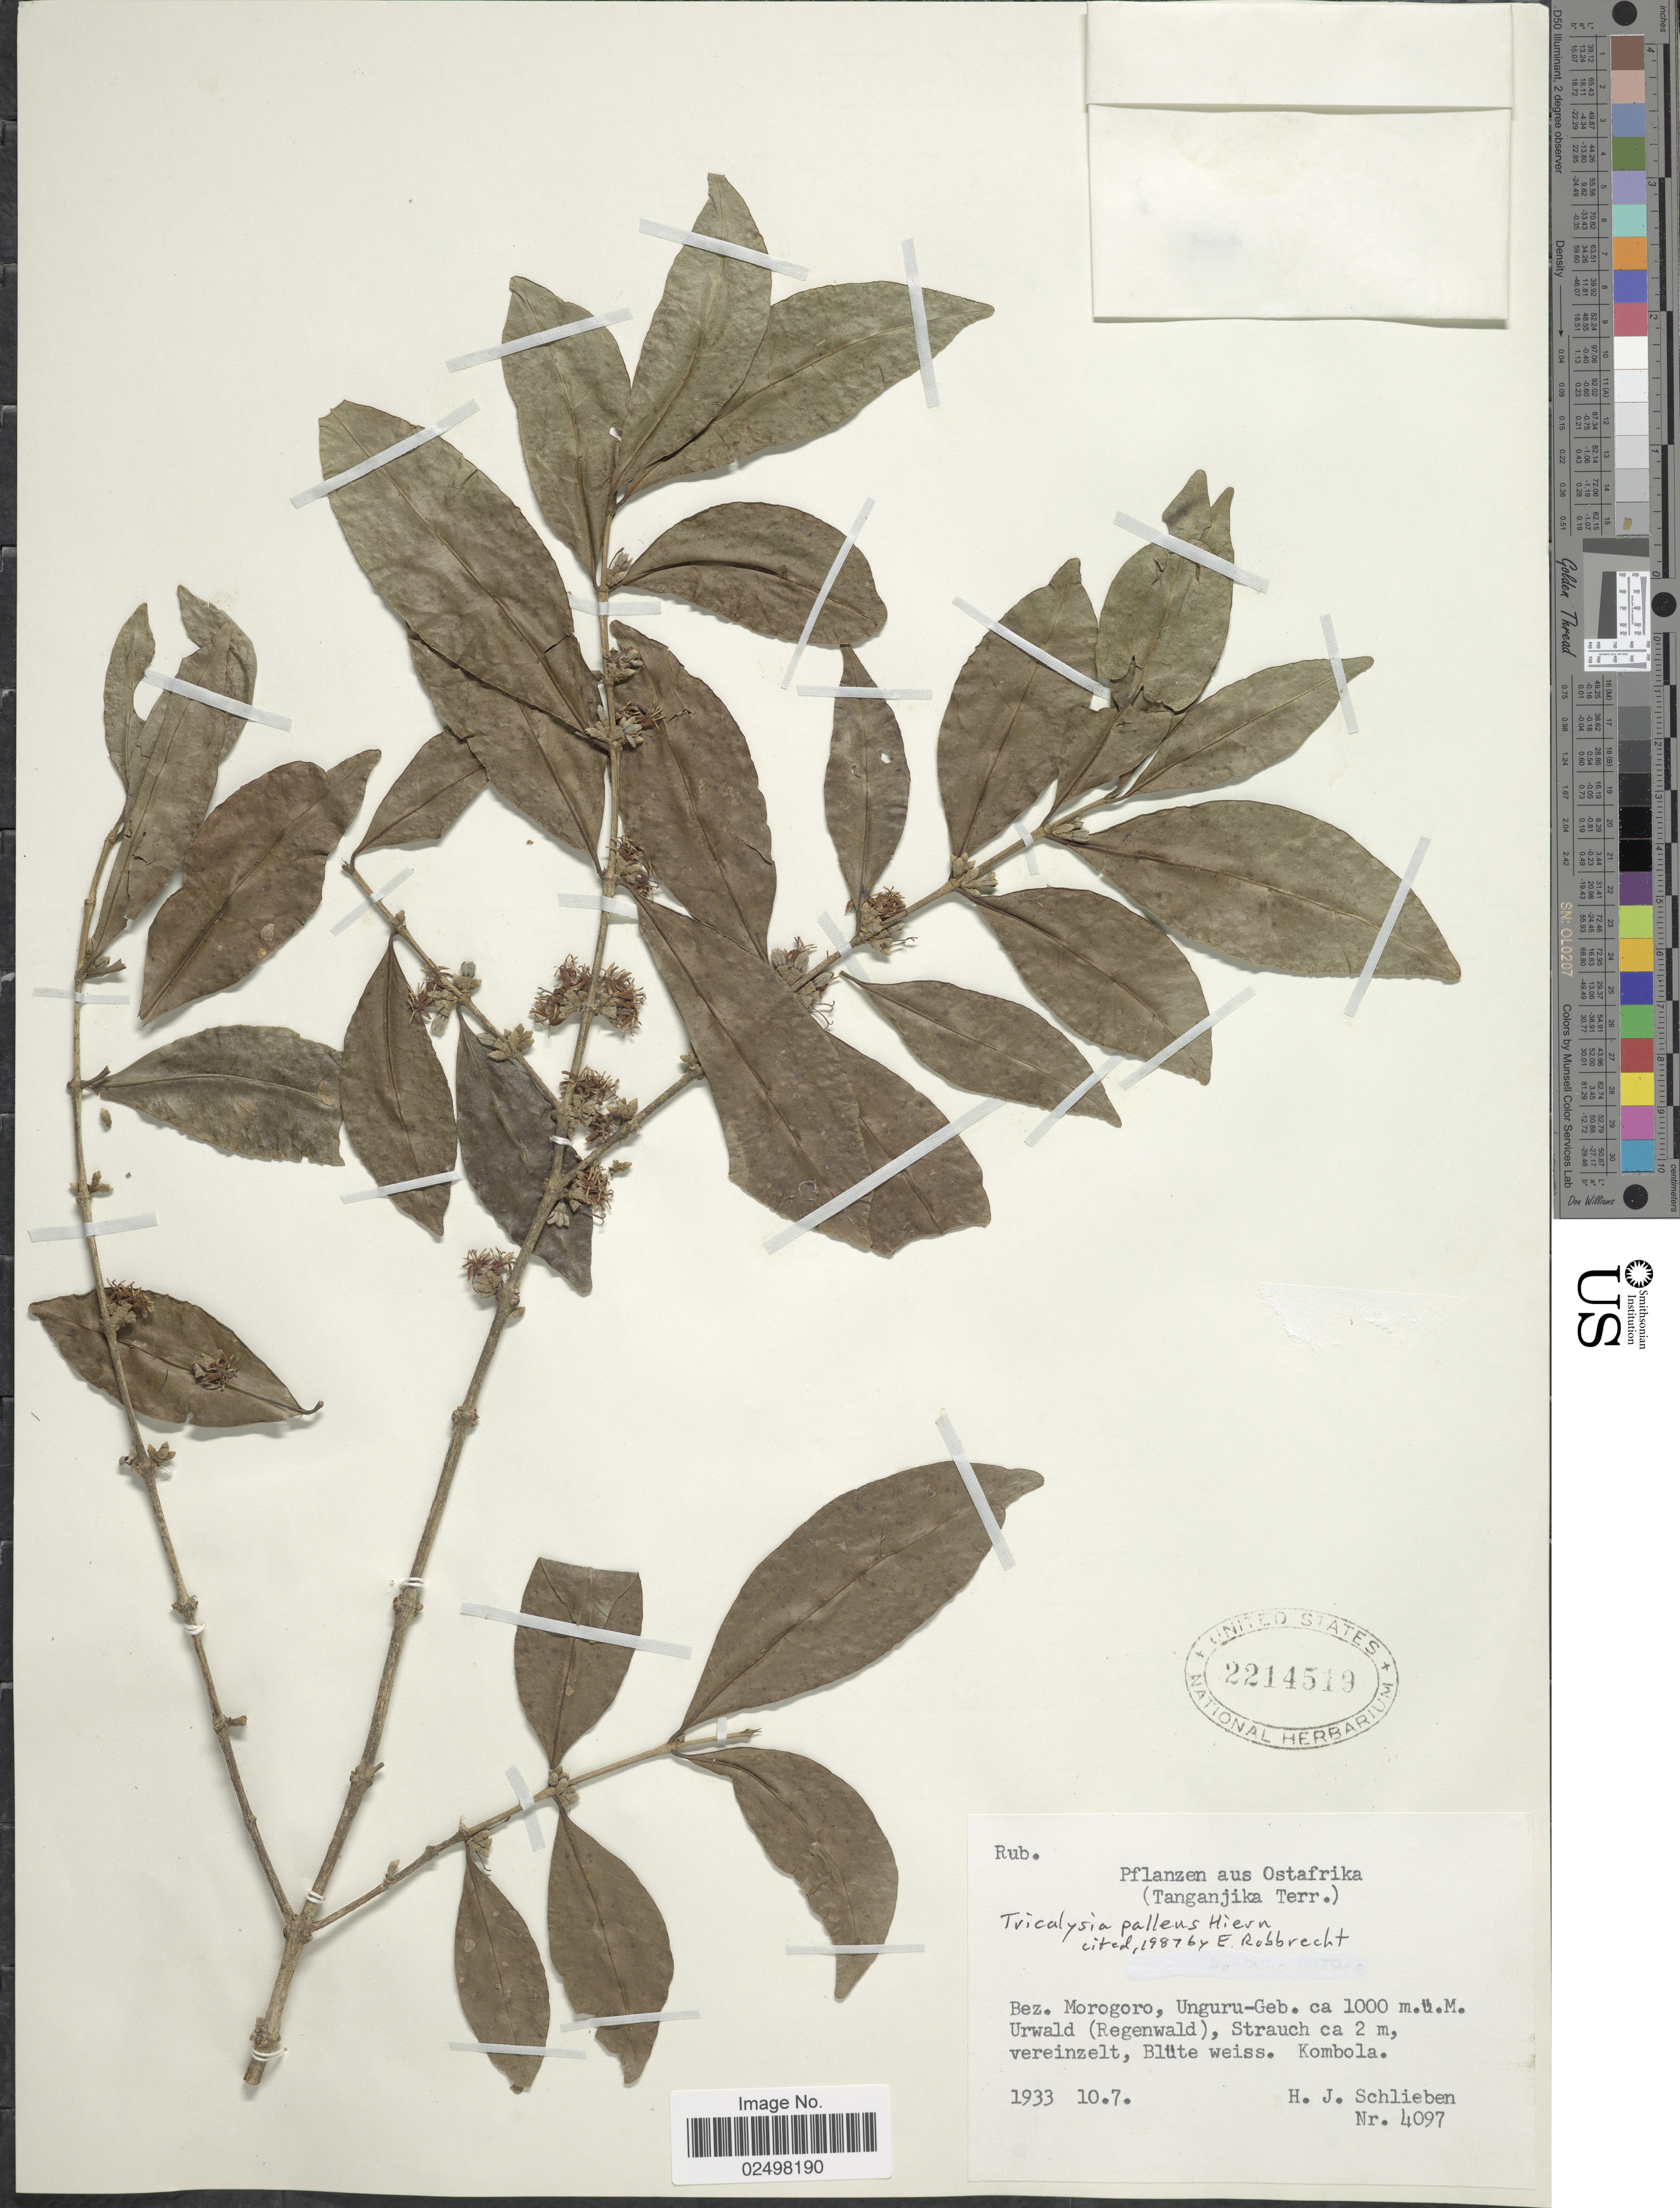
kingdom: Plantae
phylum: Tracheophyta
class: Magnoliopsida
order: Gentianales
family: Rubiaceae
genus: Tricalysia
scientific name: Tricalysia pallens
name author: Hiern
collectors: H. J. Schlieben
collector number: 4097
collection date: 1933-10-07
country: Tanzania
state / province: Morogoro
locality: Aus Ostafrika (Tanganjika Terr.) Unguru-Geb. Urwald (regenwald), Strauch, Kombola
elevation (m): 1000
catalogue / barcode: US 2214519